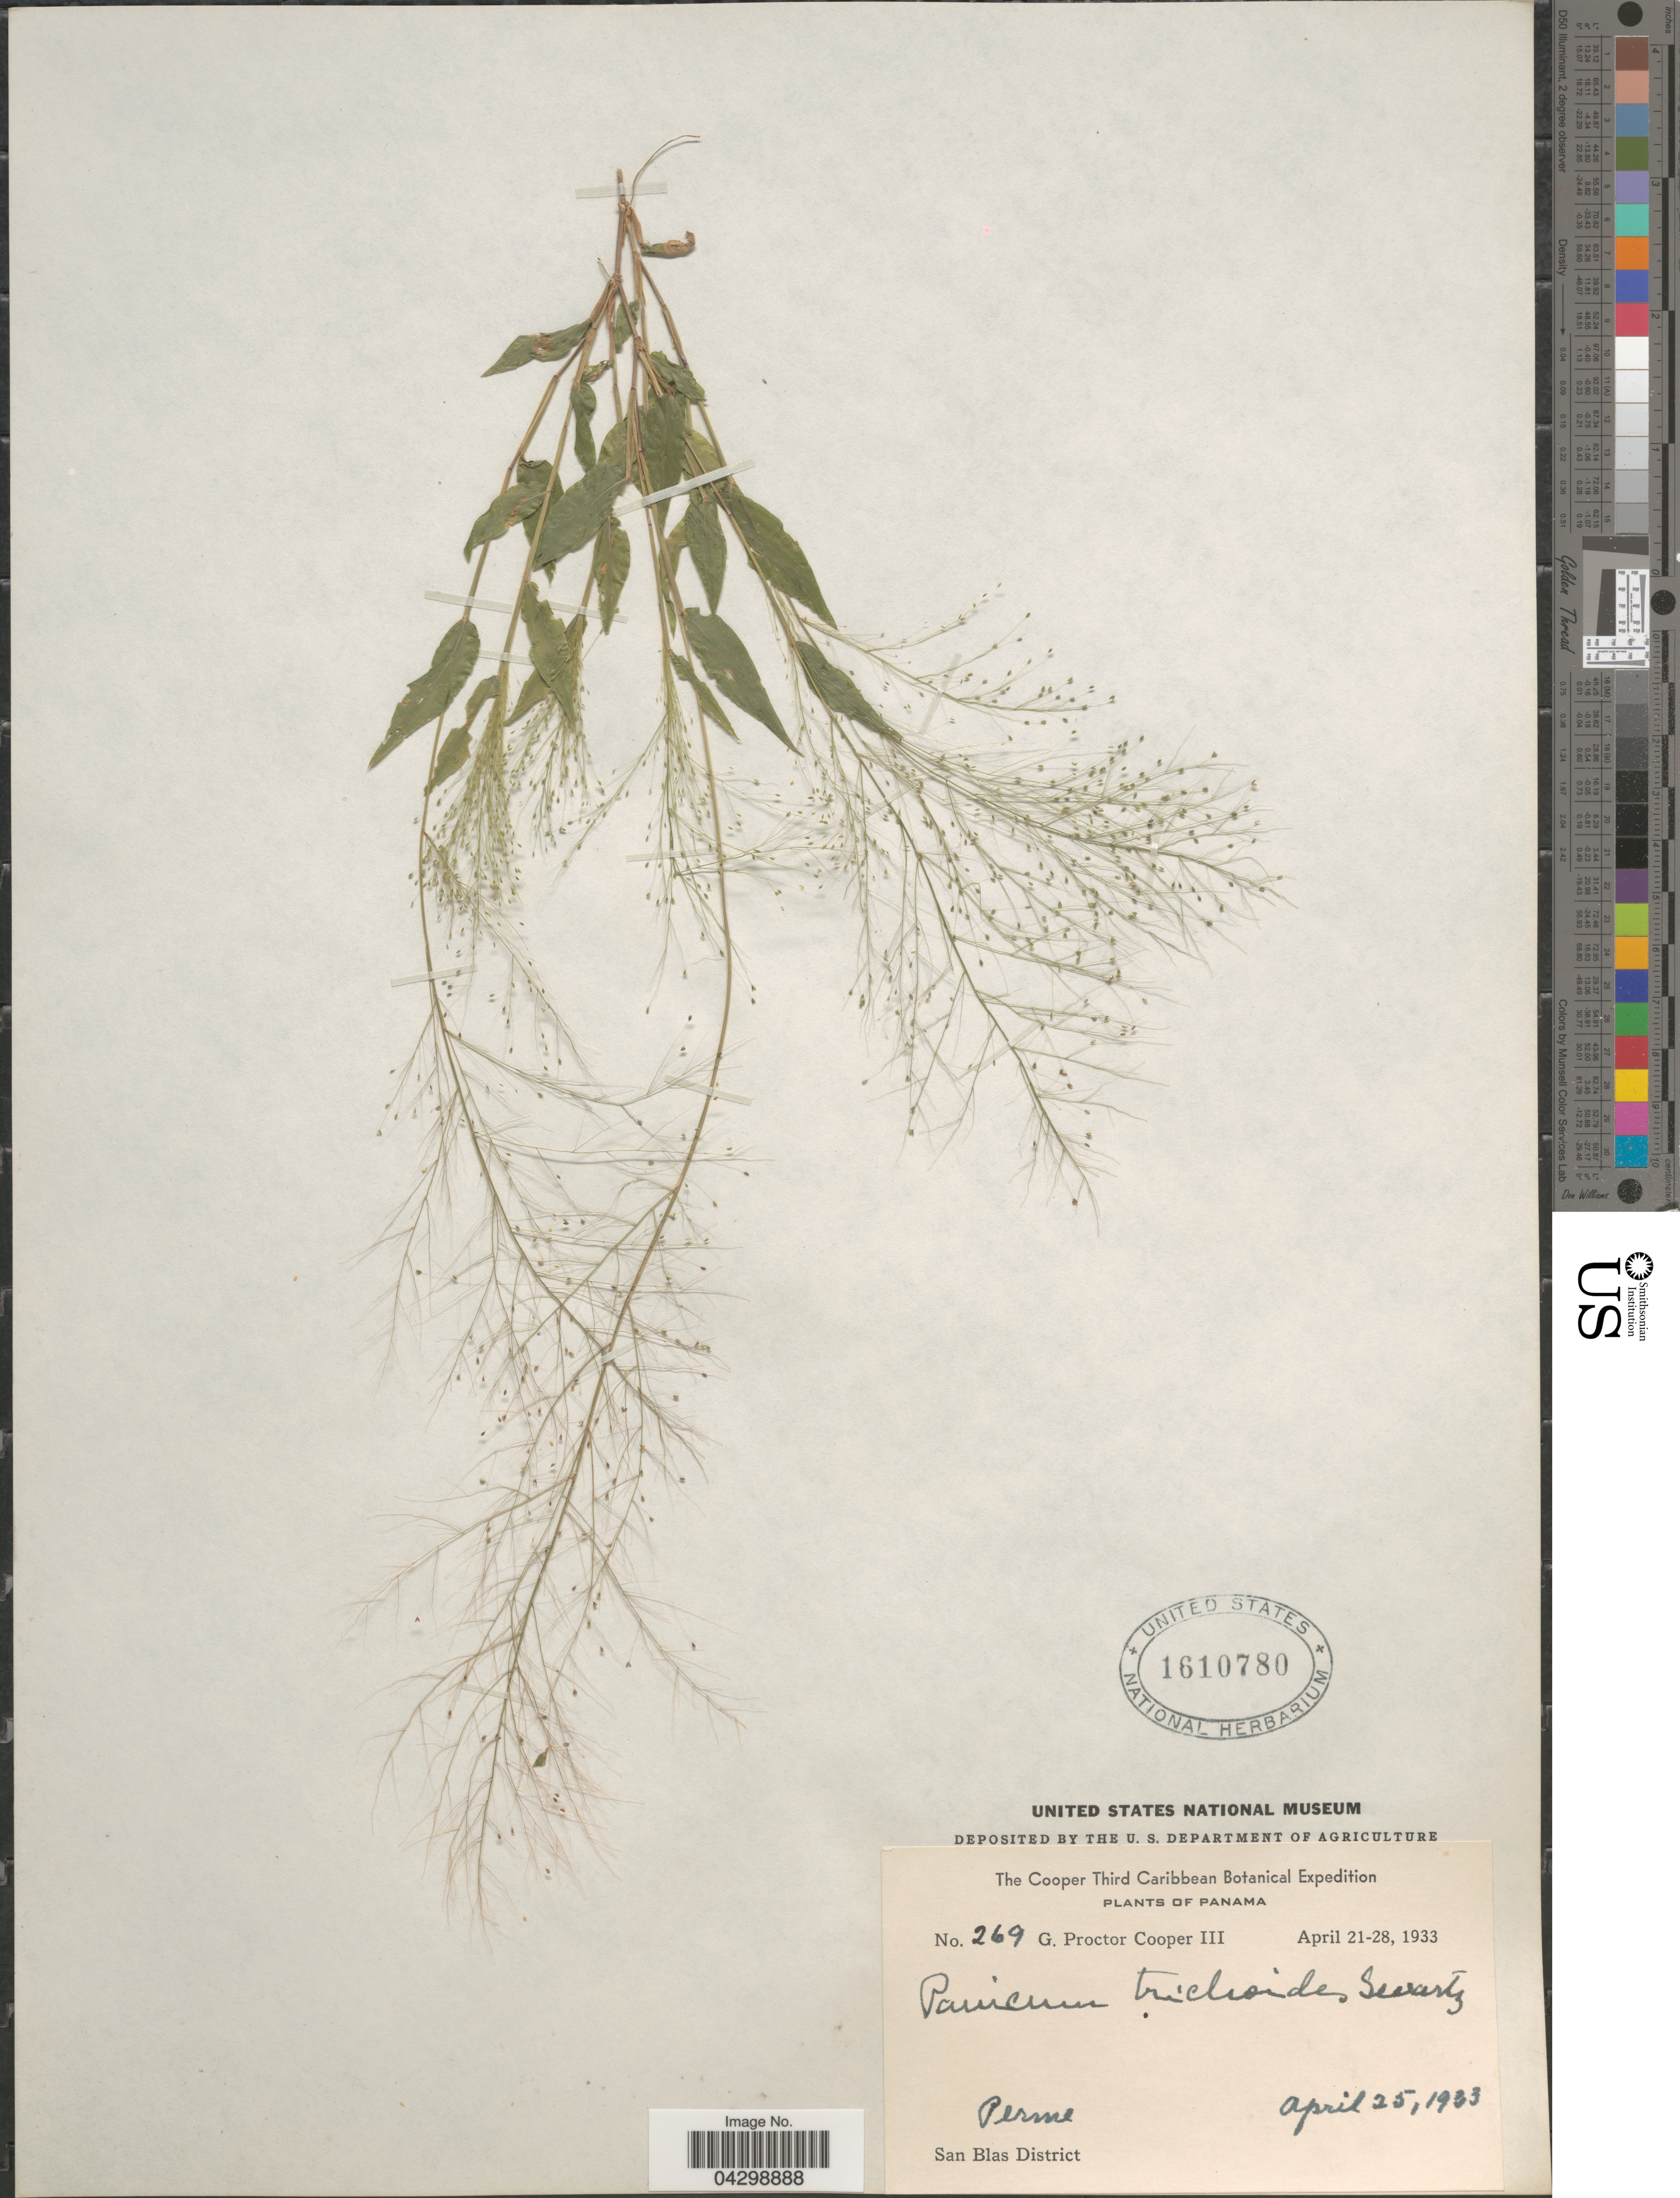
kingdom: Plantae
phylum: Tracheophyta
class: Liliopsida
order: Poales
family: Poaceae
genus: Panicum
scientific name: Panicum trichoides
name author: Sw.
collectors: G. Cooper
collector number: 269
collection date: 1933-04-21/1933-04-28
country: Panama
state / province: Kuna Yala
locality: The Cooper Third Caribbean Botanical Expedition. Perme. San Blas District.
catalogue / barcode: US 1610780